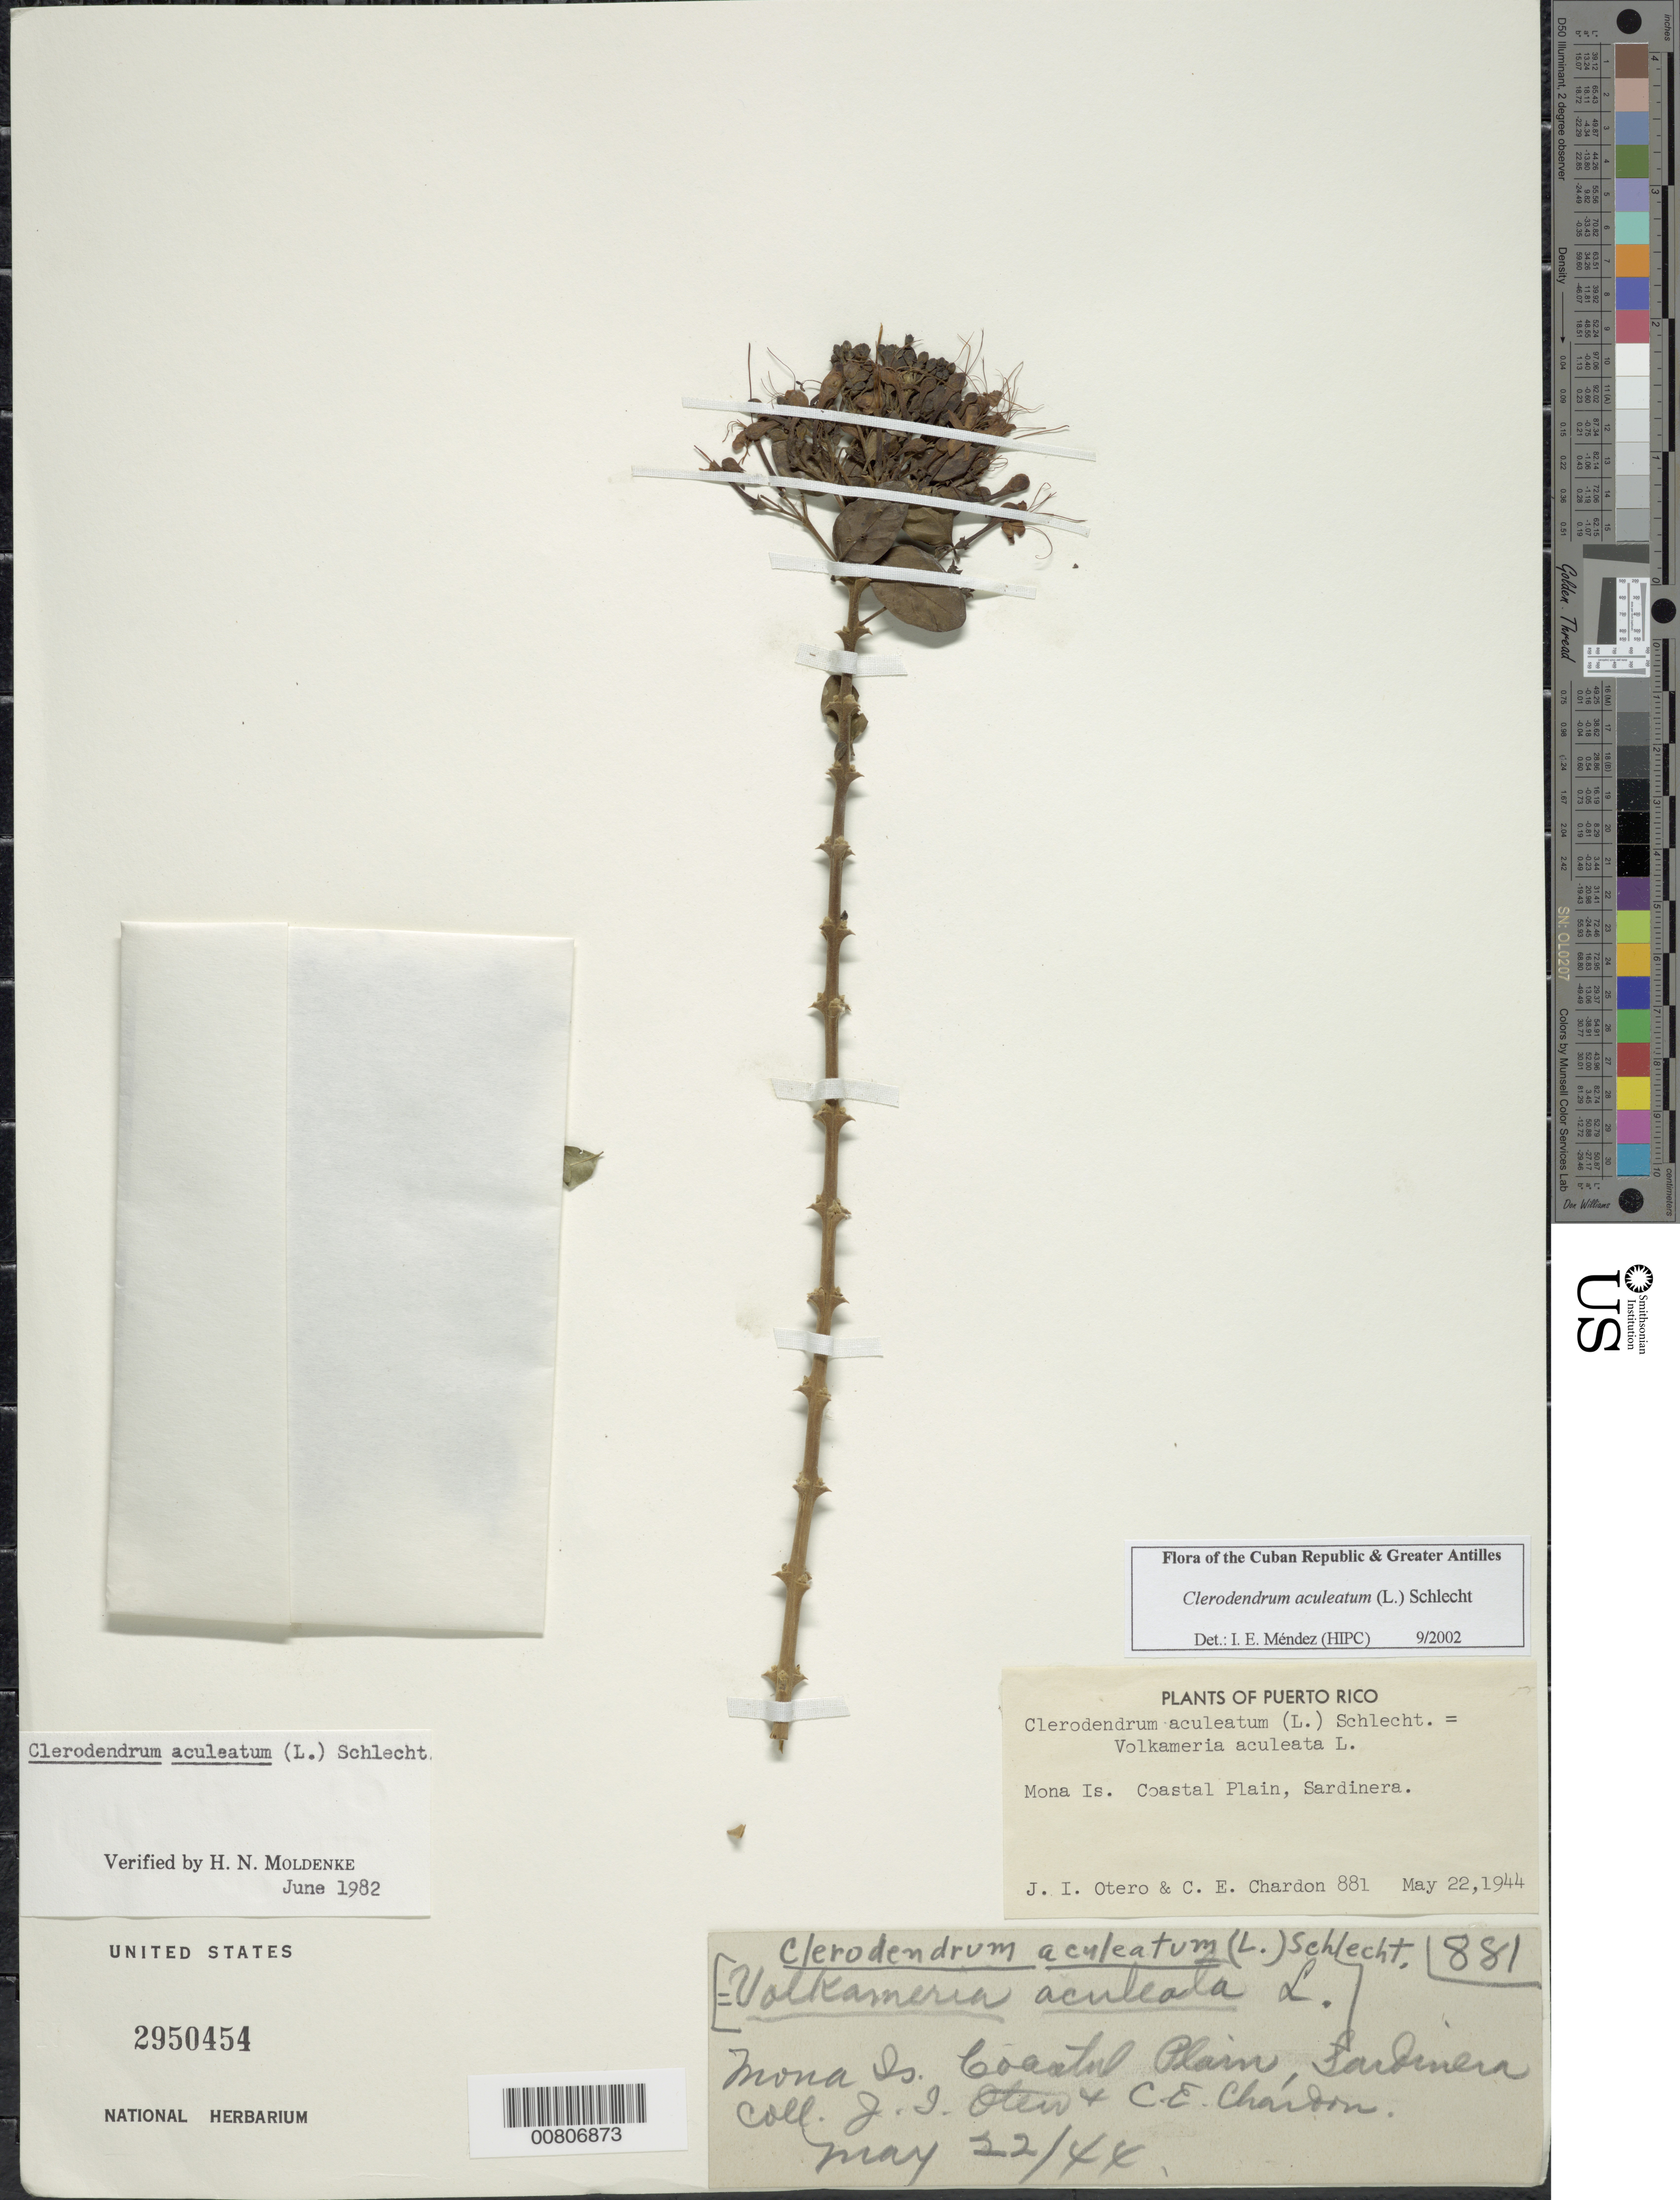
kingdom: Plantae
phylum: Tracheophyta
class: Magnoliopsida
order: Lamiales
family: Lamiaceae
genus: Clerodendrum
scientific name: Clerodendrum aculeatum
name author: (L.) Schltdl.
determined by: Méndez, Isidro E., (HIPC)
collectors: J. Otero & C. E. Chardón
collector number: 881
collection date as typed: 22 May 1944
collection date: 1944-05-22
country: Puerto Rico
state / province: Mayaguëz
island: Mona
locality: Mona Island, Sardinera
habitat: Coastal plain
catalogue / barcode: US 2950454